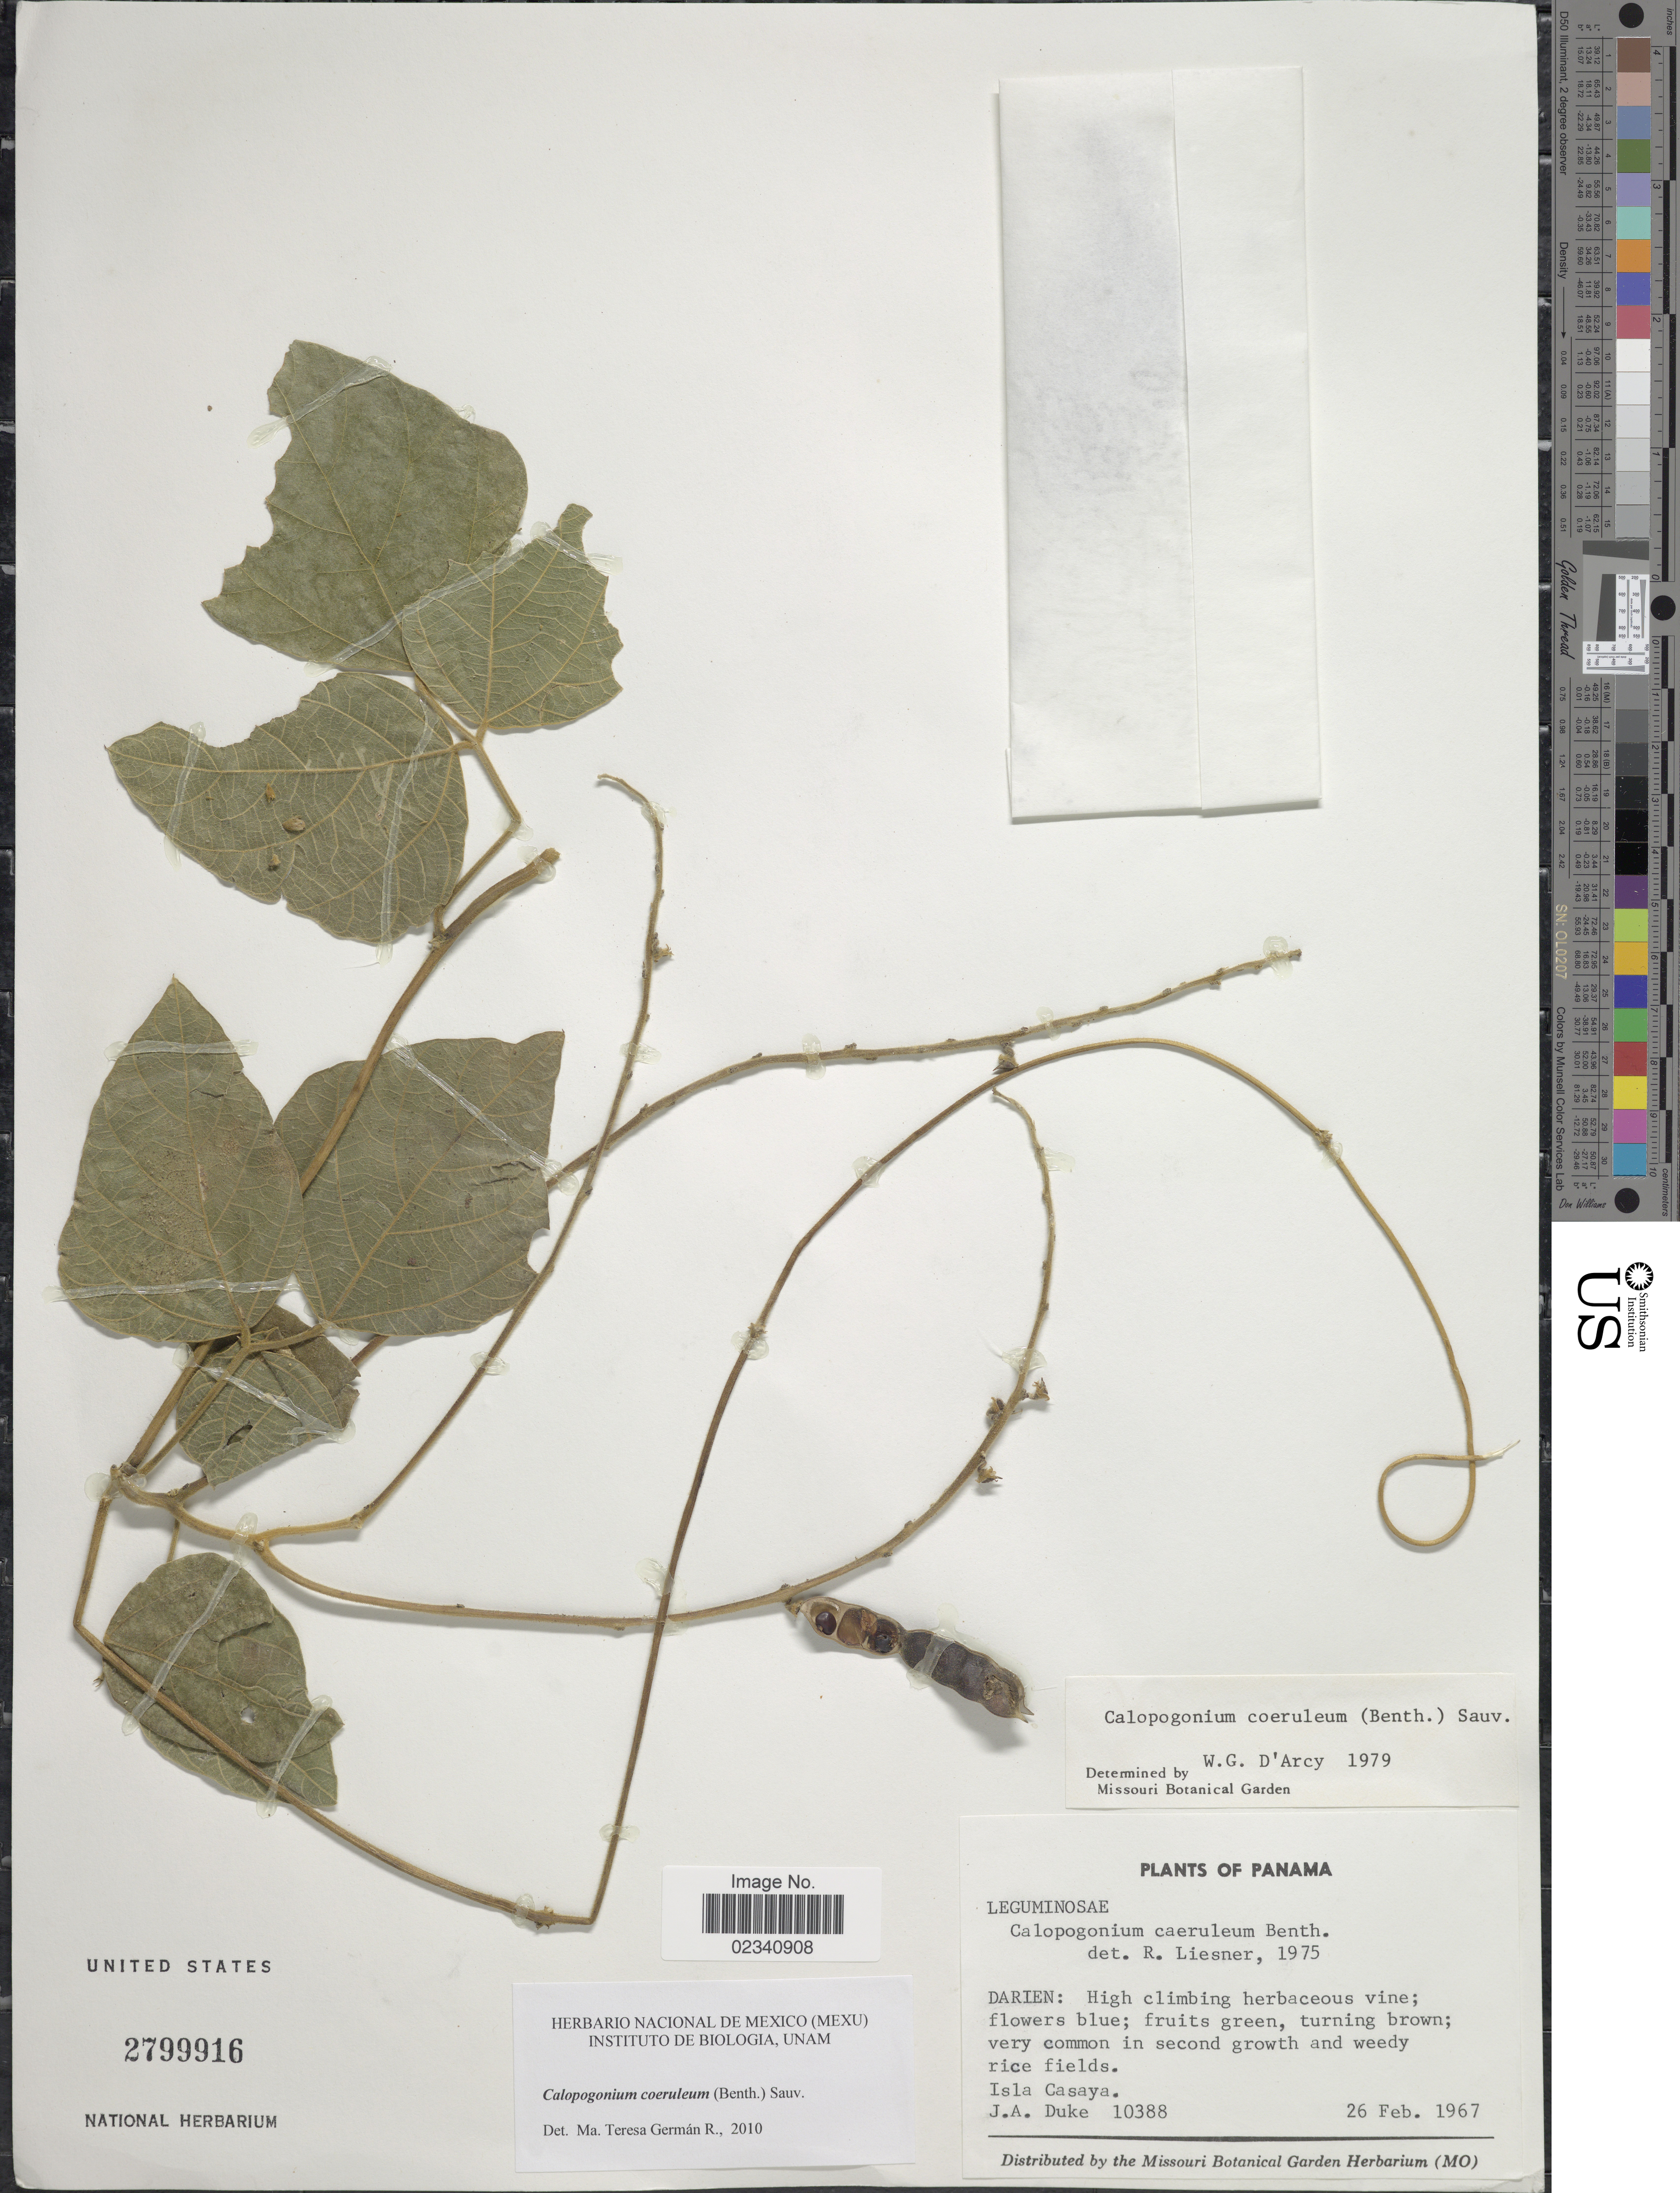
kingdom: Plantae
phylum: Tracheophyta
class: Magnoliopsida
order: Fabales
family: Fabaceae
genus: Calopogonium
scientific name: Calopogonium caeruleum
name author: (Benth.) C. Wright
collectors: J. A. Duke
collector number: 10388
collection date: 1967-02-26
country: Panama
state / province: Darién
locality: Darien, Isla Casaya.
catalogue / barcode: US 2799916